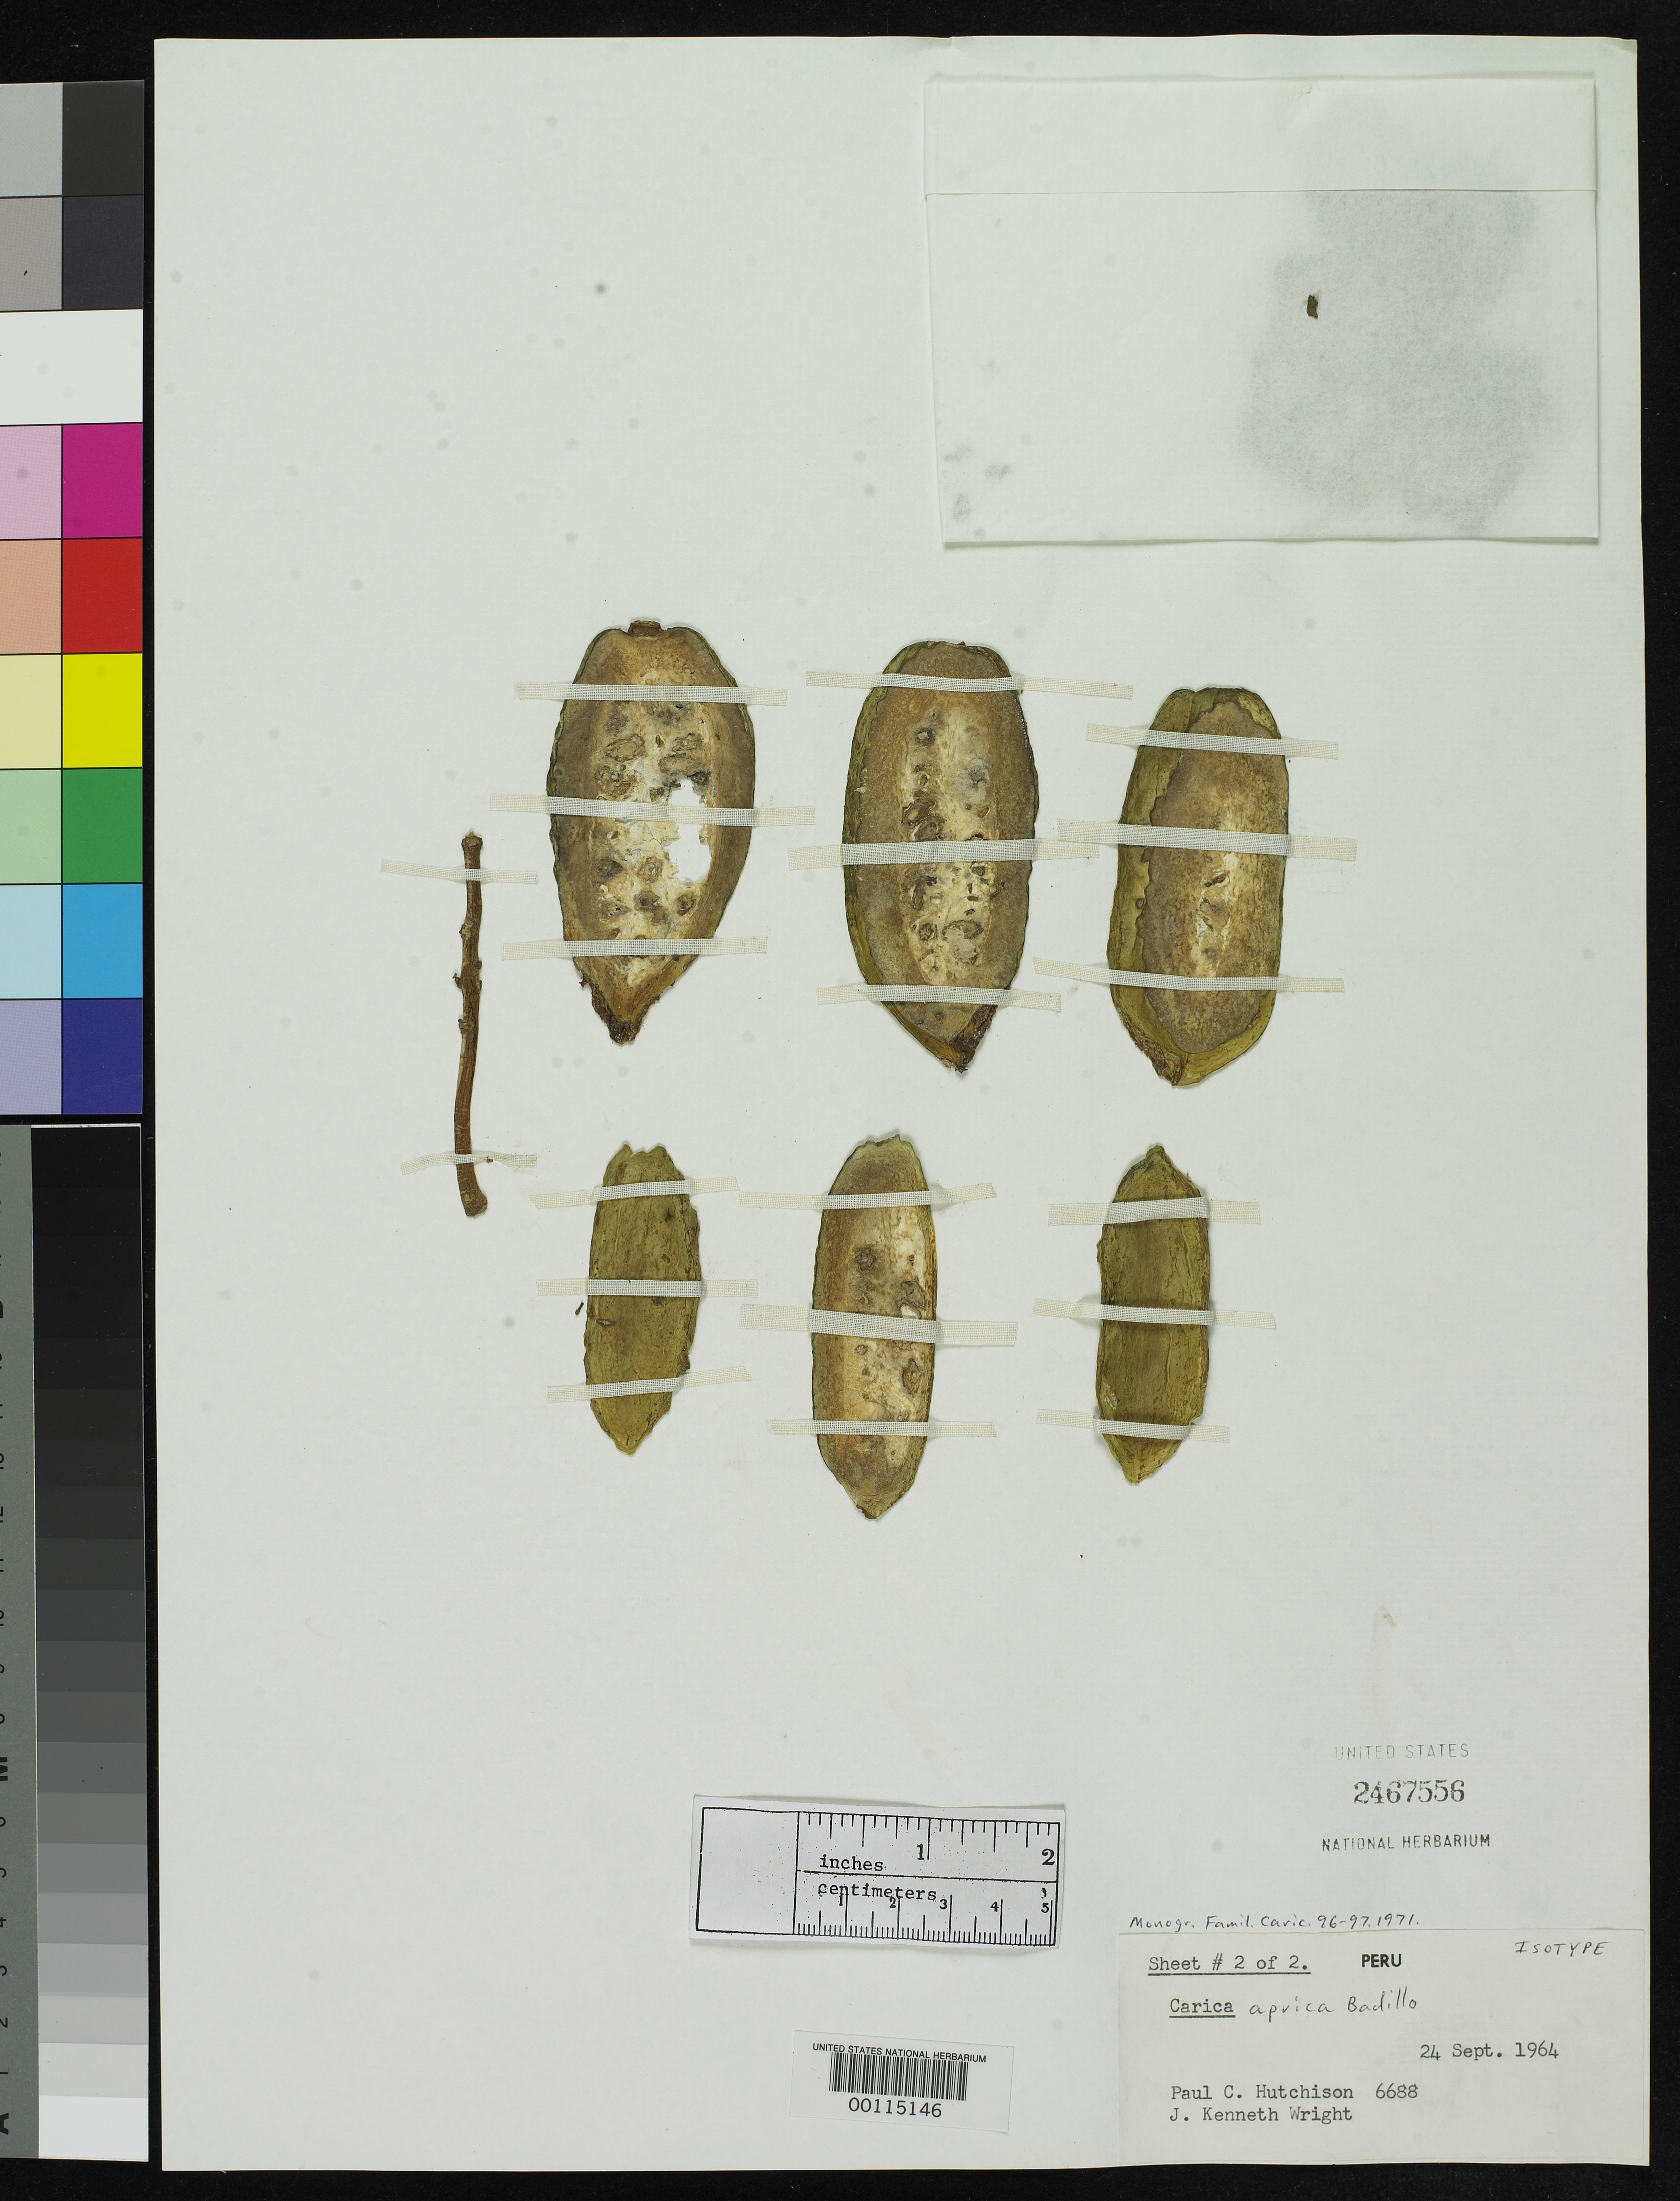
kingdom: Plantae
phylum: Tracheophyta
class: Magnoliopsida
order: Brassicales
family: Caricaceae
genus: Carica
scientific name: Carica aprica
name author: V.M. Badillo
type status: Isotype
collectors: P. C. Hutchison & J. K. Wright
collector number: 6688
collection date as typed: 24 Sep 1964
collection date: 1964-09-24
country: Peru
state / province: Piura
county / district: Ayabaca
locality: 18 km above Puente Tandopa.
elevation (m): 1700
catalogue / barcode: US 2467556